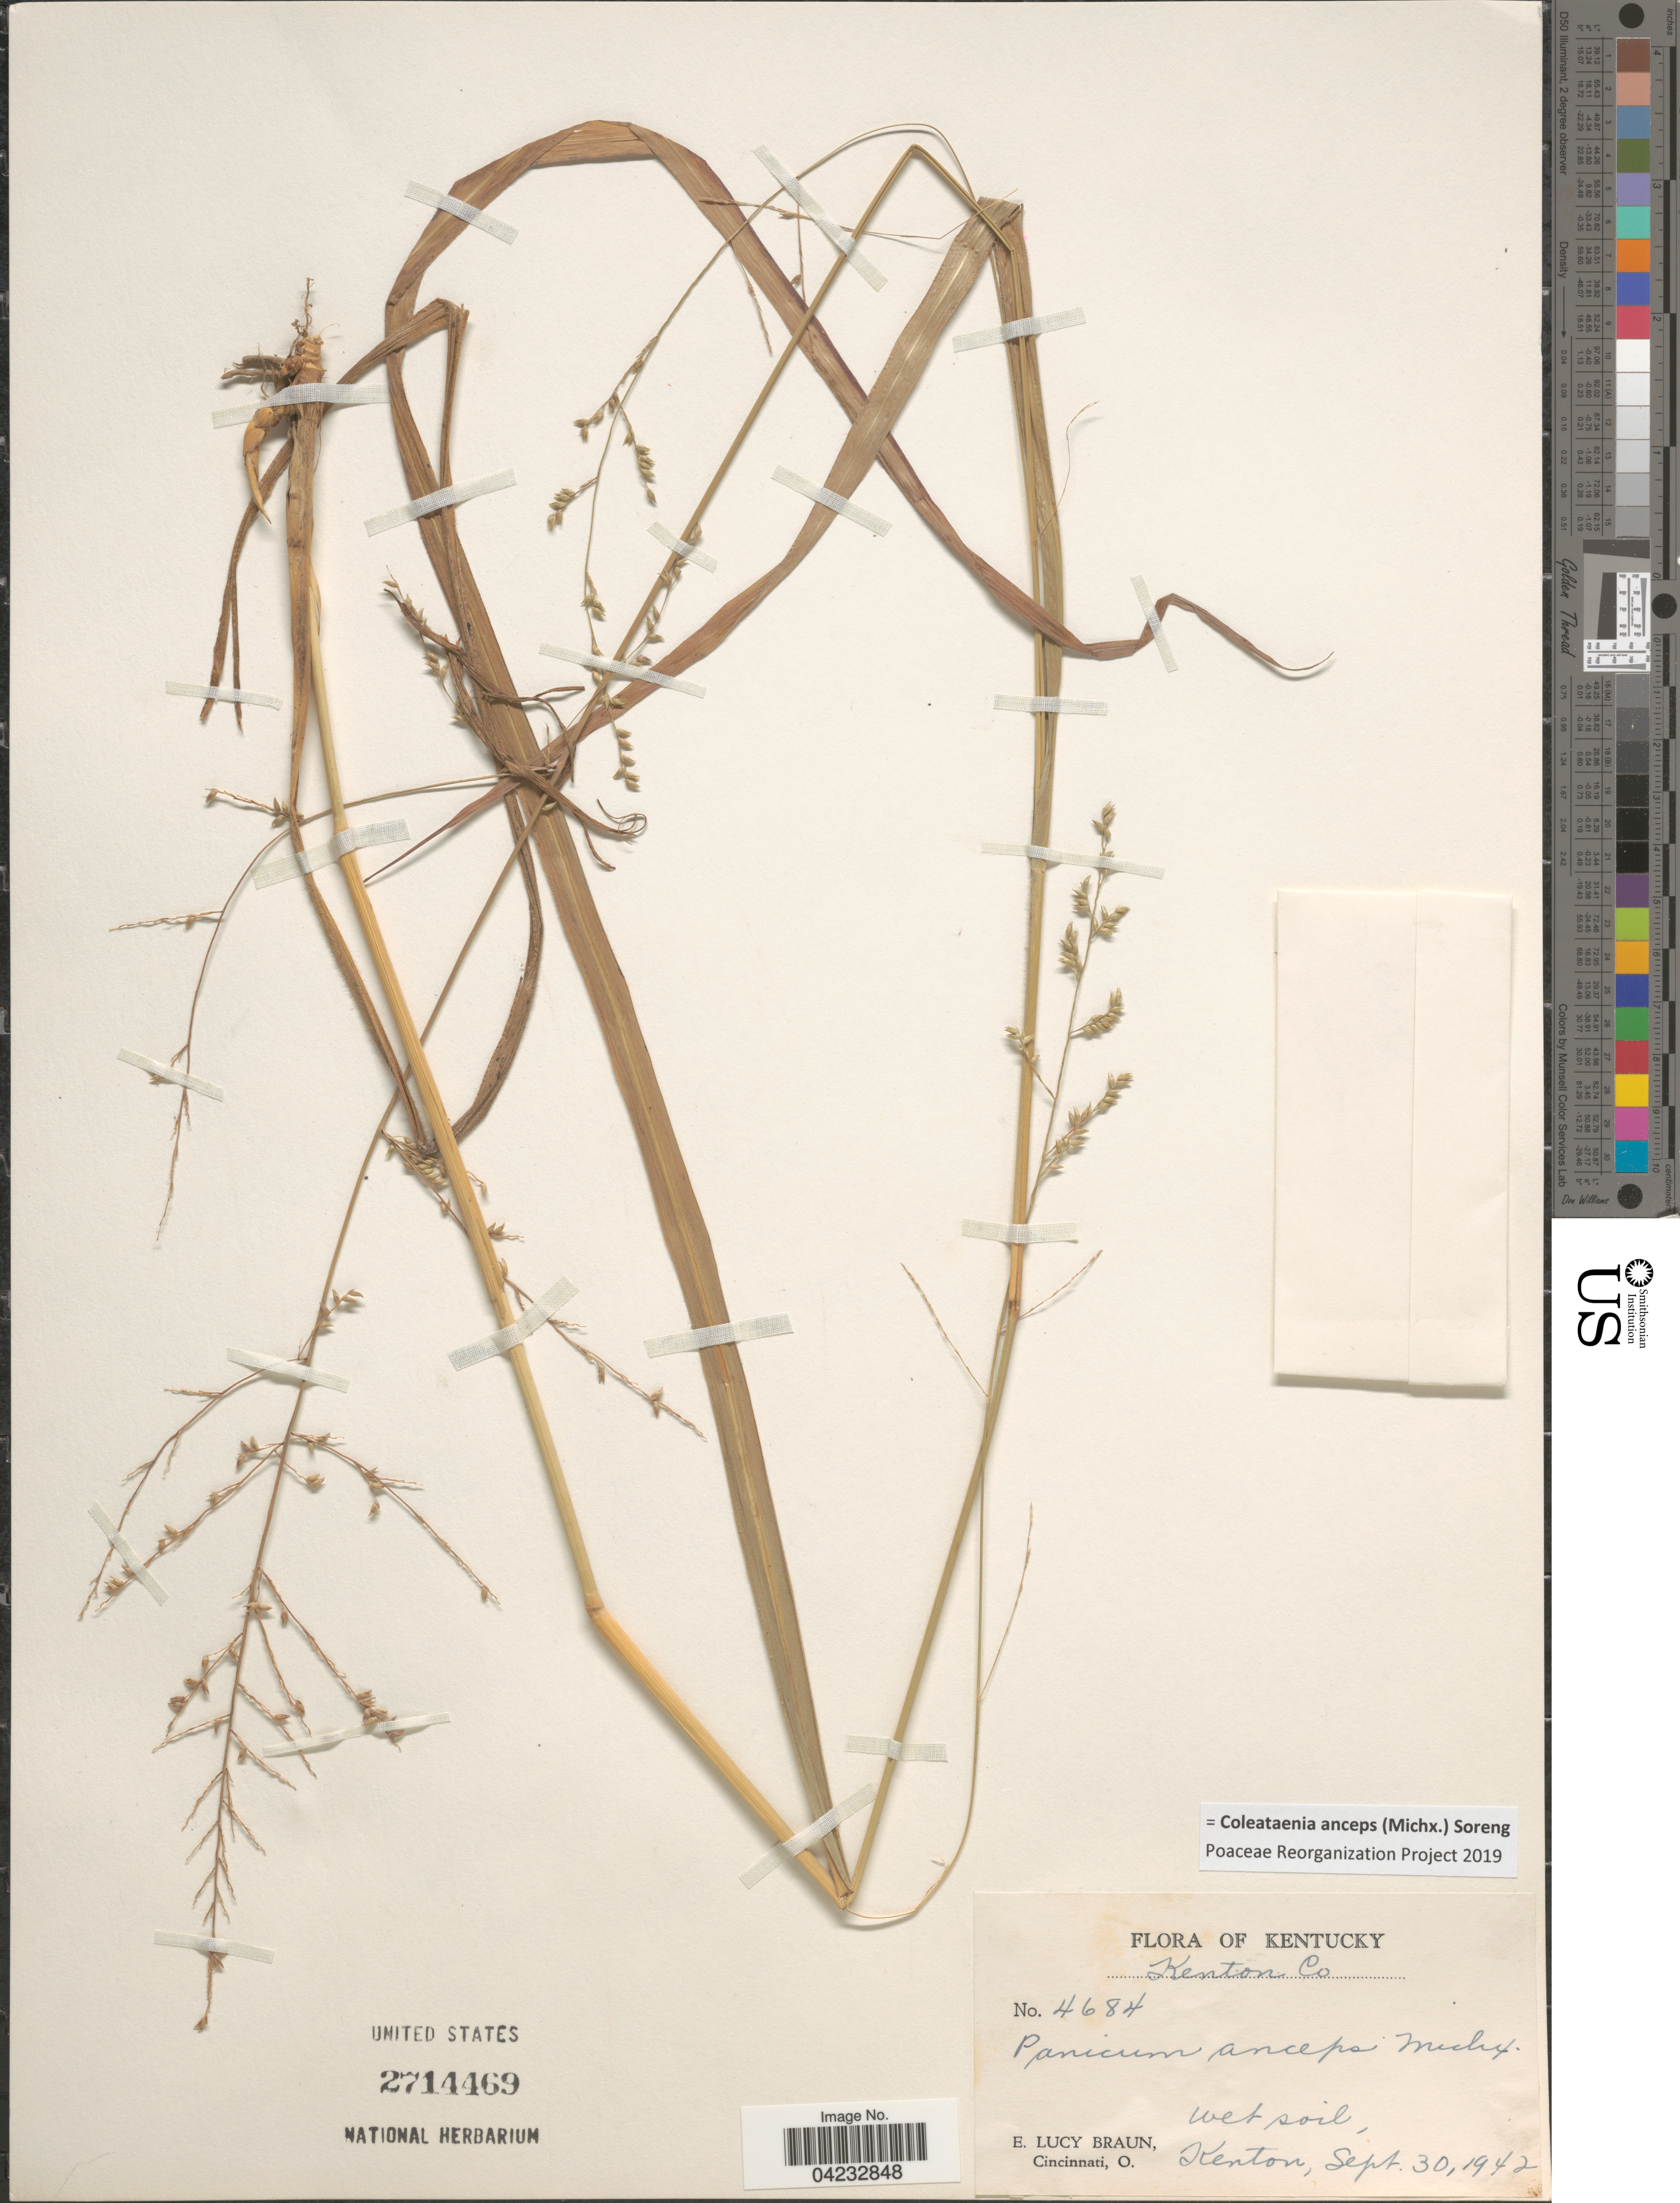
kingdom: Plantae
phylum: Tracheophyta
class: Liliopsida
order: Poales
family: Poaceae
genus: Coleataenia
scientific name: Coleataenia anceps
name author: (Michx.) Soreng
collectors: E. L. Braun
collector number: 4684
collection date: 1942-09-30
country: United States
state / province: Kentucky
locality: Kenton Co. Kenton.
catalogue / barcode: US 2714469